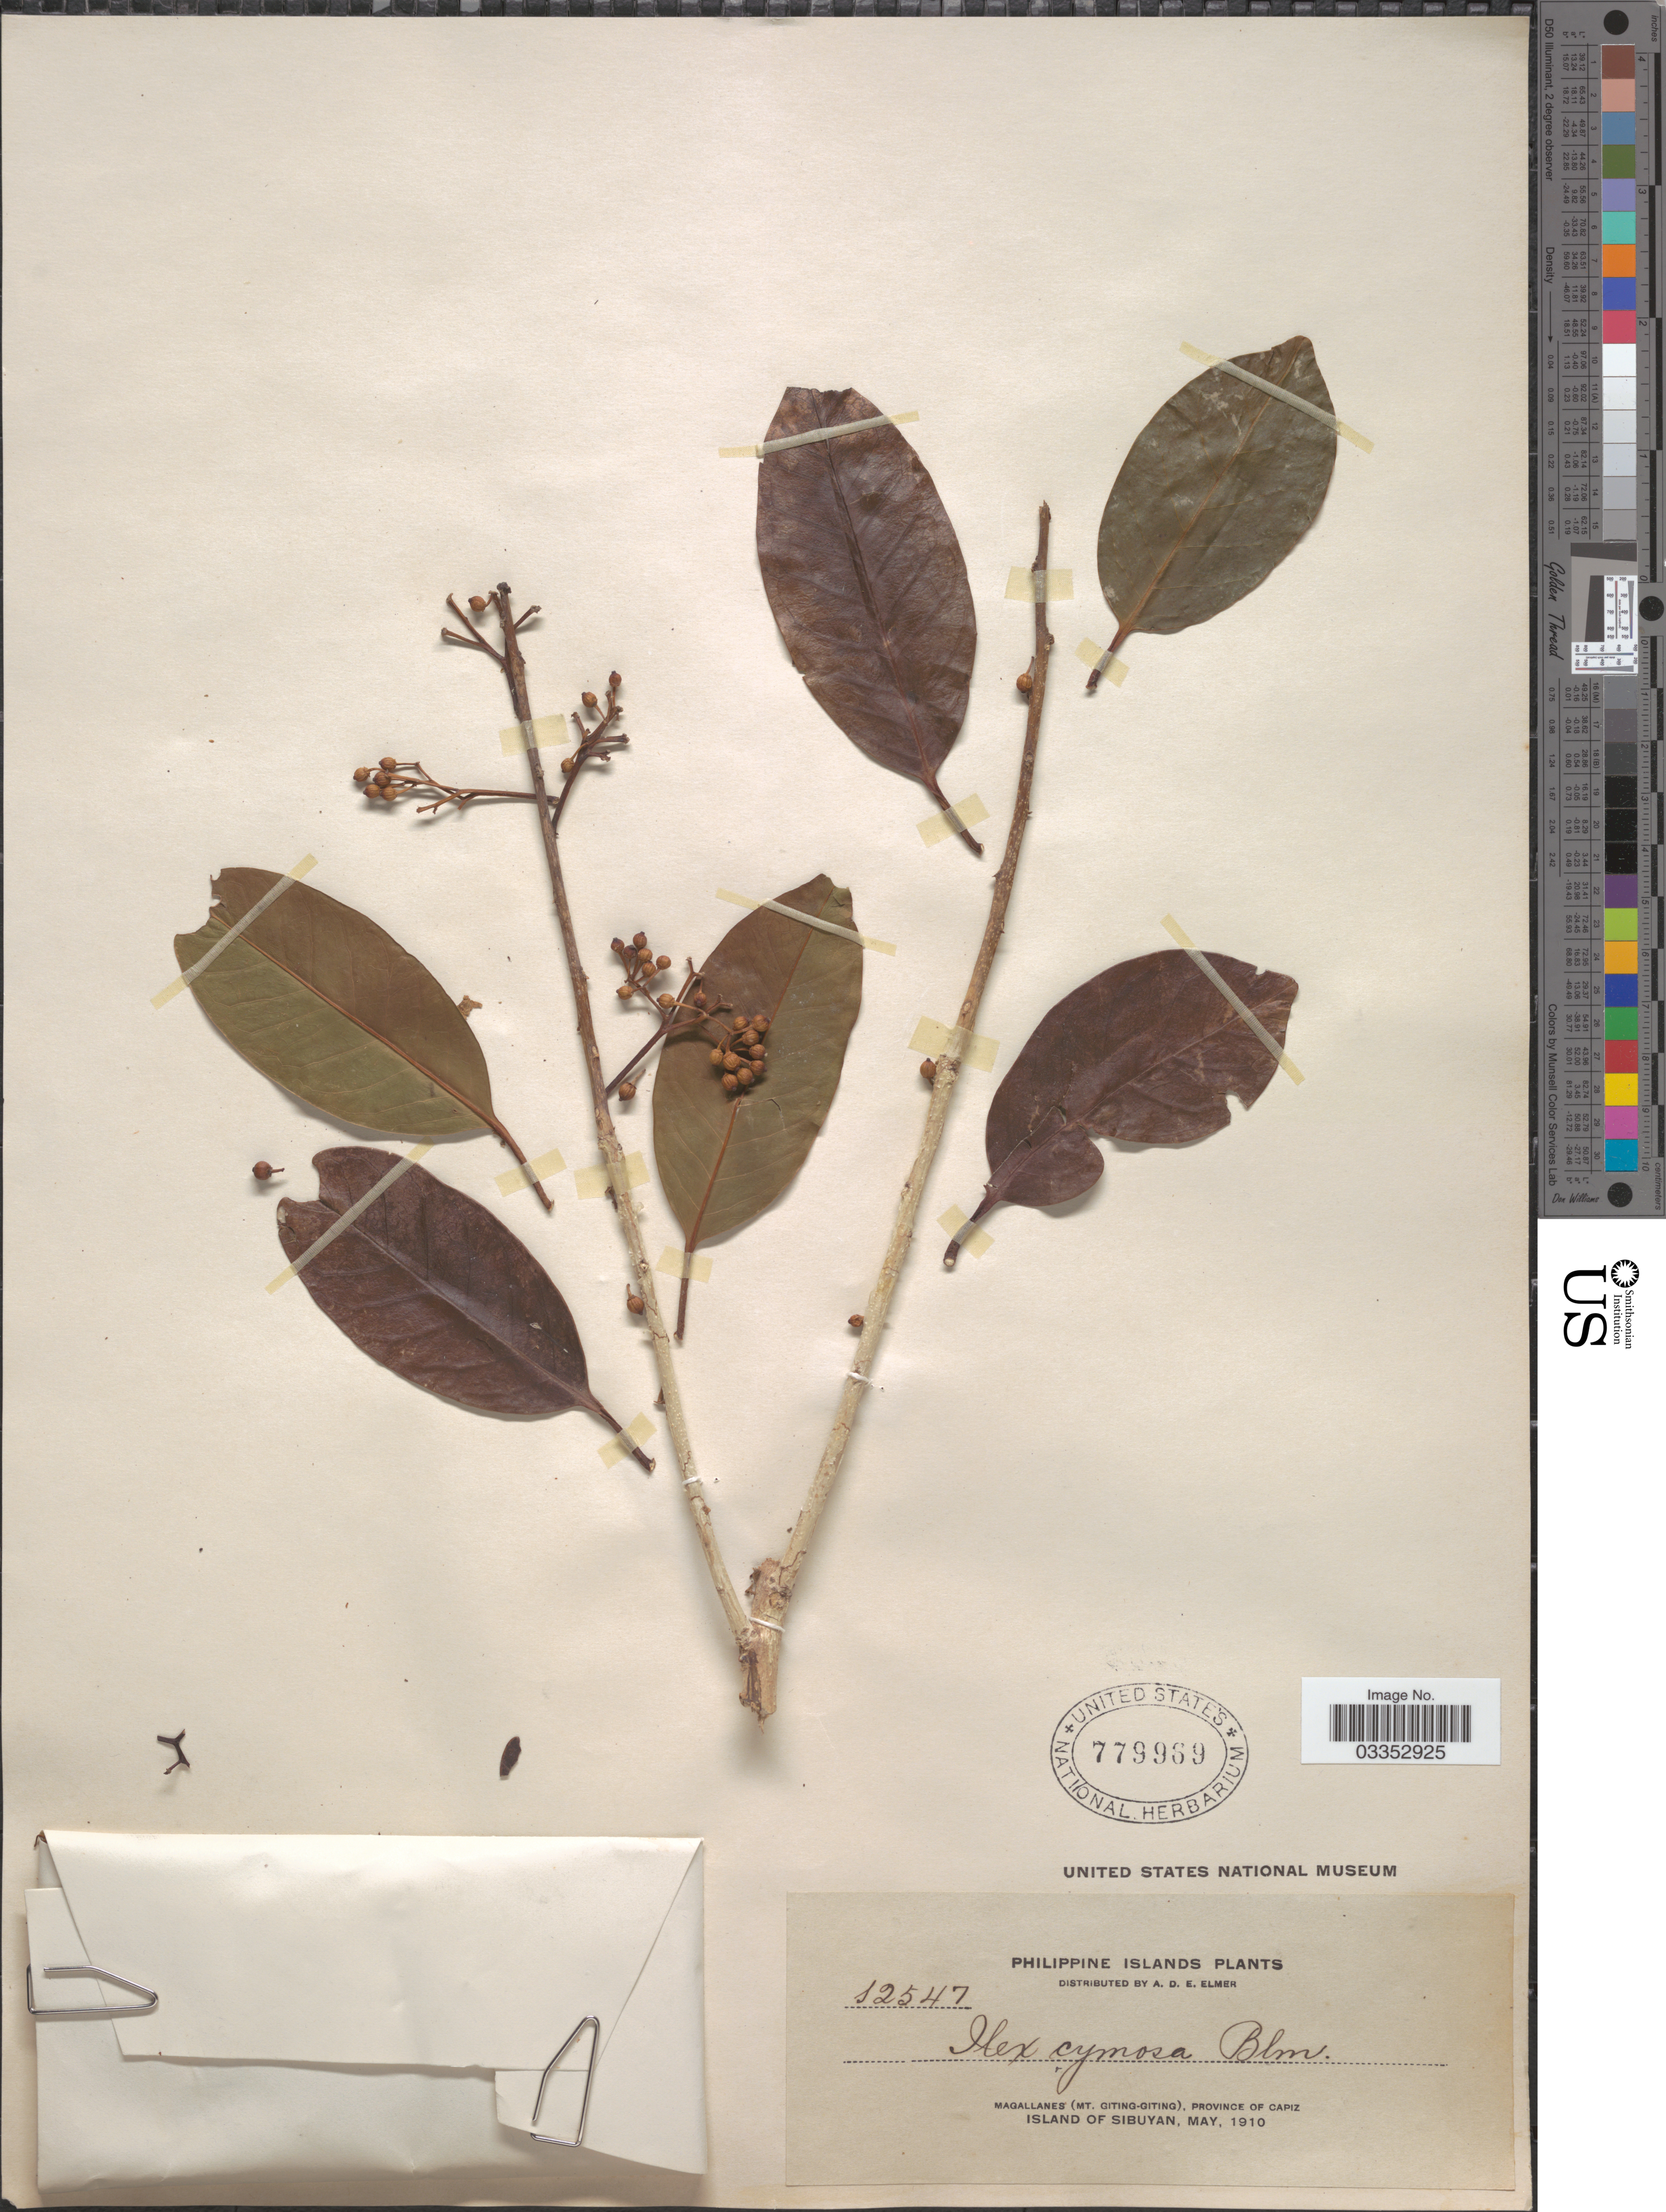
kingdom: Plantae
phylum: Tracheophyta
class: Magnoliopsida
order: Aquifoliales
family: Aquifoliaceae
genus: Ilex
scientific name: Ilex cymosa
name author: Blume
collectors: A. D. E. Elmer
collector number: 12547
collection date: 1910-05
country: Philippines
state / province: Western Visayas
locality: Magallanes (Mt. Giting-Giting), Province of Capiz, Island of Sibuyan.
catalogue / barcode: US 779969